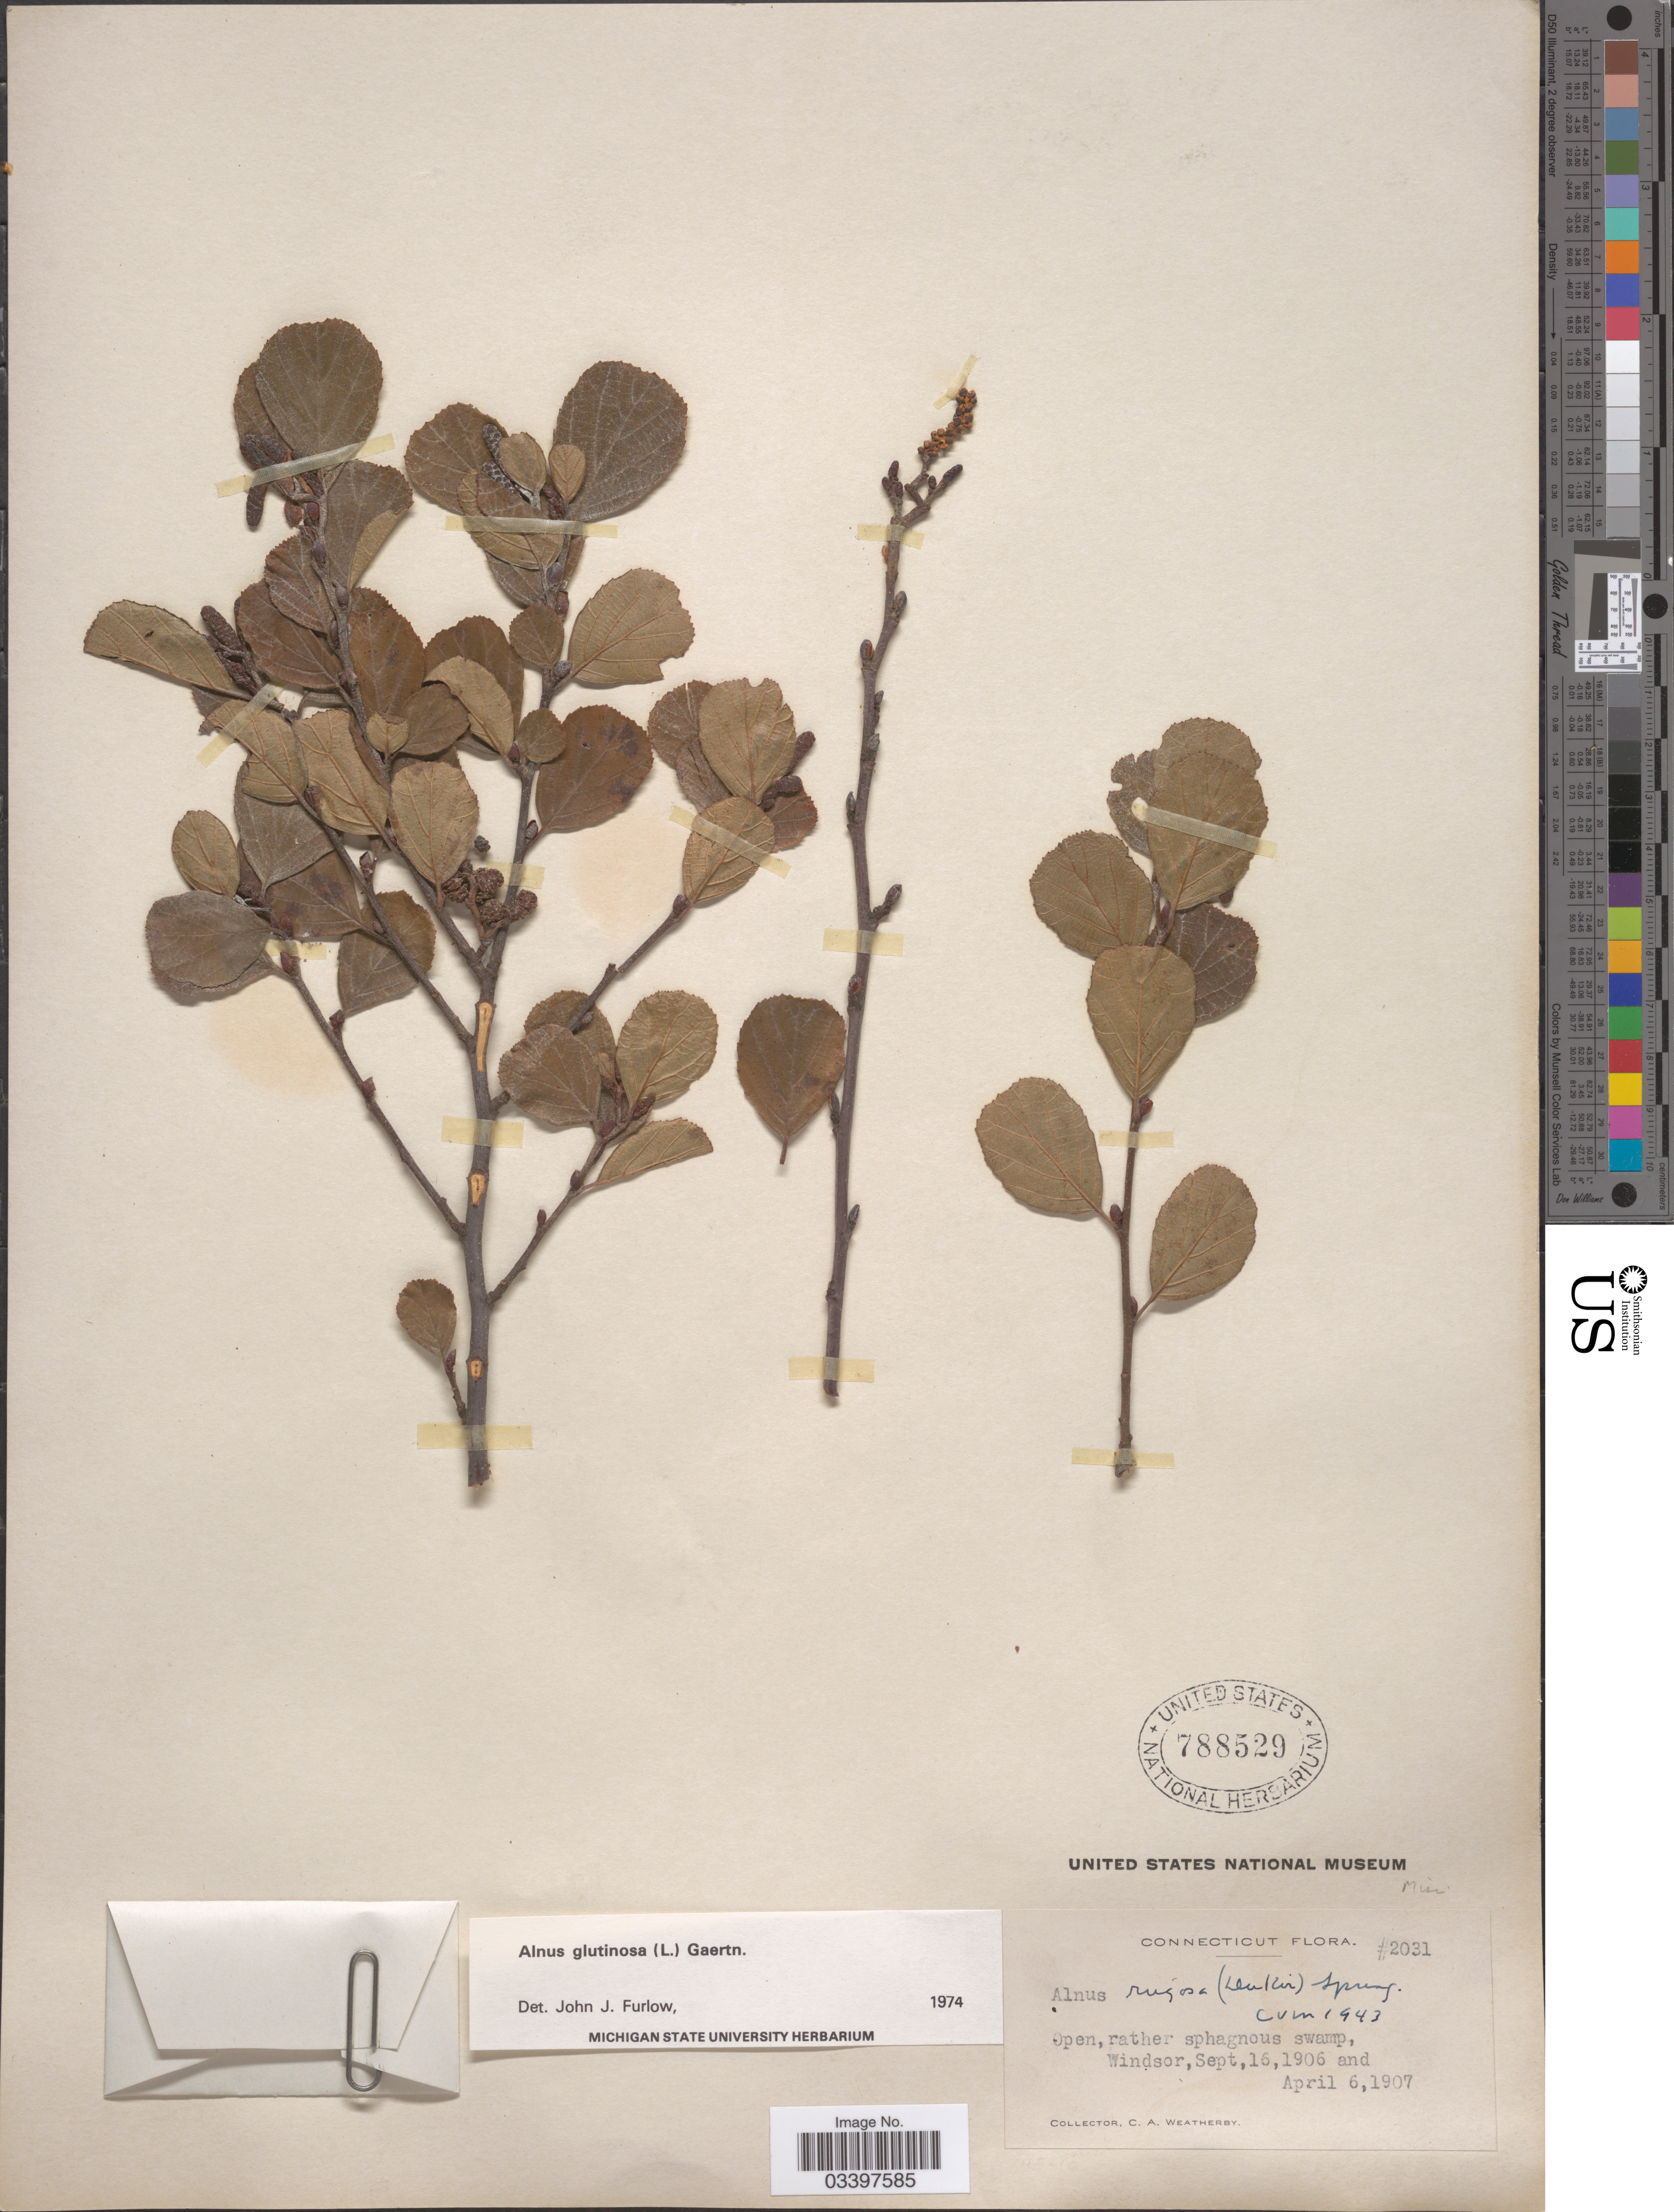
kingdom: Plantae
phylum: Tracheophyta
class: Magnoliopsida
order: Fagales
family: Betulaceae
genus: Alnus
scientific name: Alnus glutinosa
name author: (L.) Gaertn.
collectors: C. A. Weatherby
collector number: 2031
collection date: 1906-09-16/1907-04-06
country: United States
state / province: Connecticut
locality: Windsor.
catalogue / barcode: US 788529